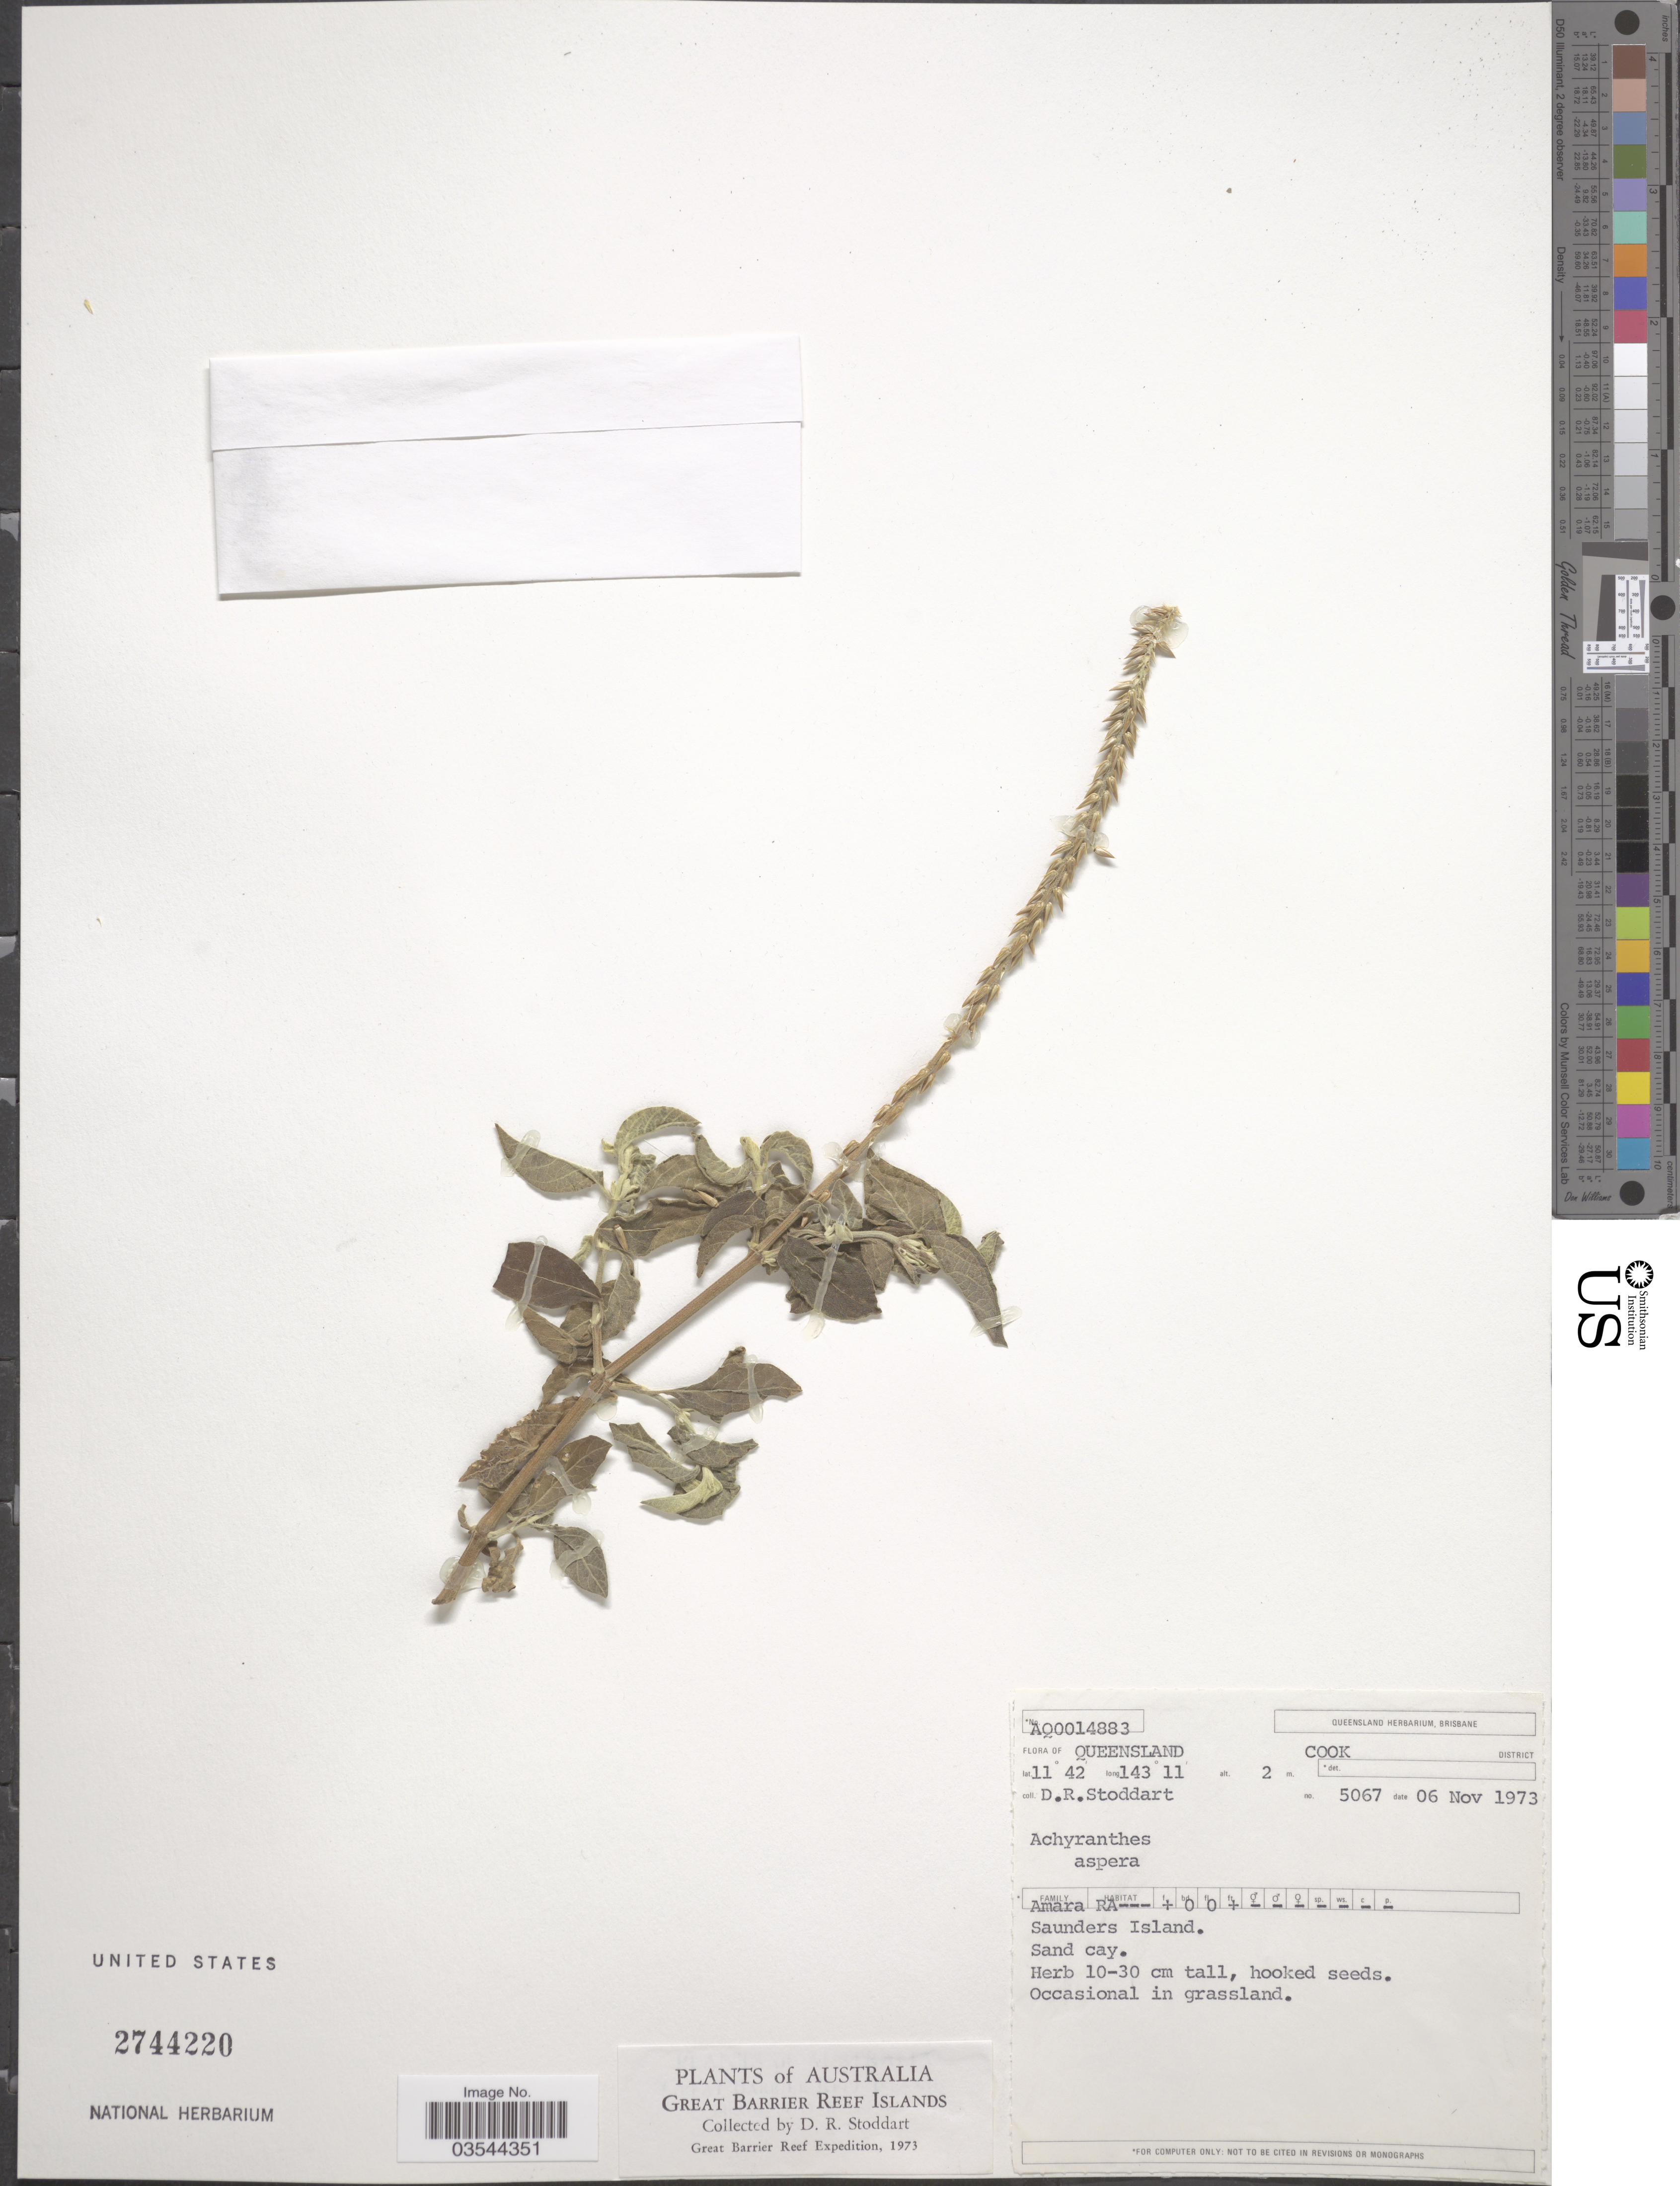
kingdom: Plantae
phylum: Tracheophyta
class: Magnoliopsida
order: Caryophyllales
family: Amaranthaceae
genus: Achyranthes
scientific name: Achyranthes aspera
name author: L.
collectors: D. R. Stoddart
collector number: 5067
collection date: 1973-11-06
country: Australia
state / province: Queensland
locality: Cook District. Saunders Island. Sand cay. Great Barrier Reef Islands.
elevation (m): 2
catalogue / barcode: US 2744220